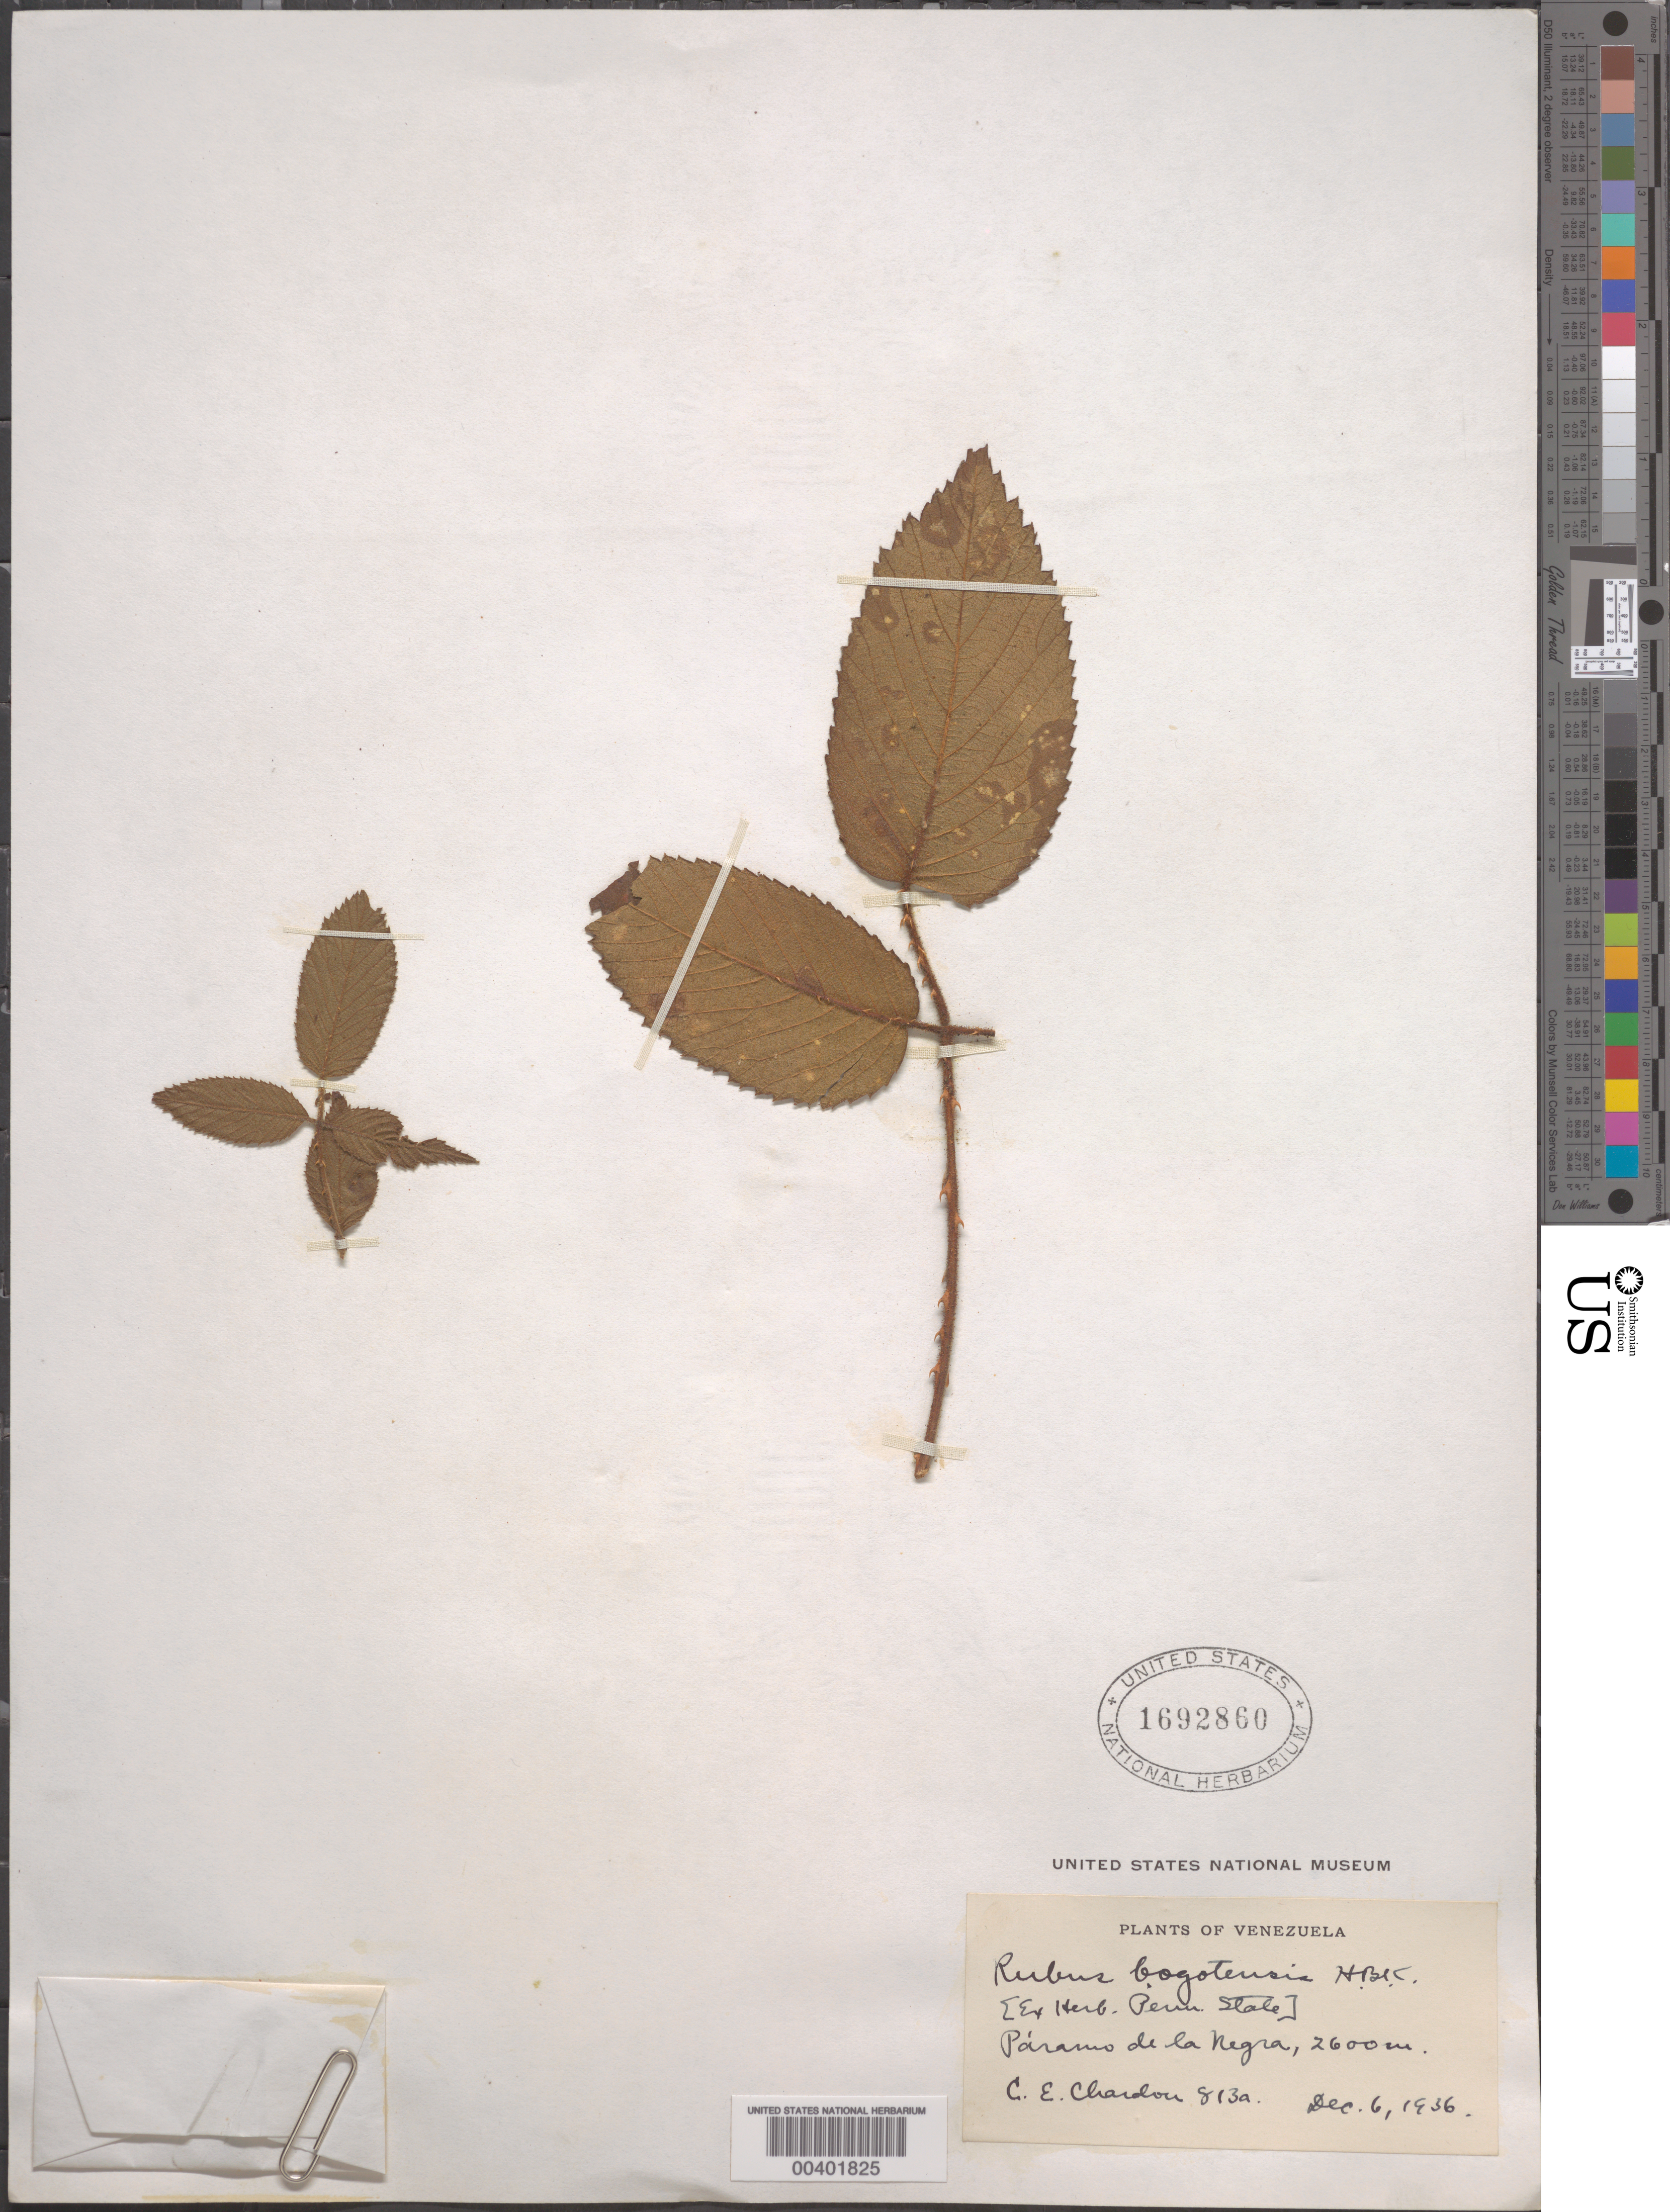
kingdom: Plantae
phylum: Tracheophyta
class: Magnoliopsida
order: Rosales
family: Rosaceae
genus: Rubus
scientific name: Rubus bogotensis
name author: Kunth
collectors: C. E. Chardón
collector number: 813a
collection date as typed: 06 Dec 1936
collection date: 1936-12-06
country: Venezuela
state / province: Mérida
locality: Páramo de la Negra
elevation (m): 2600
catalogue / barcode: US 1692860